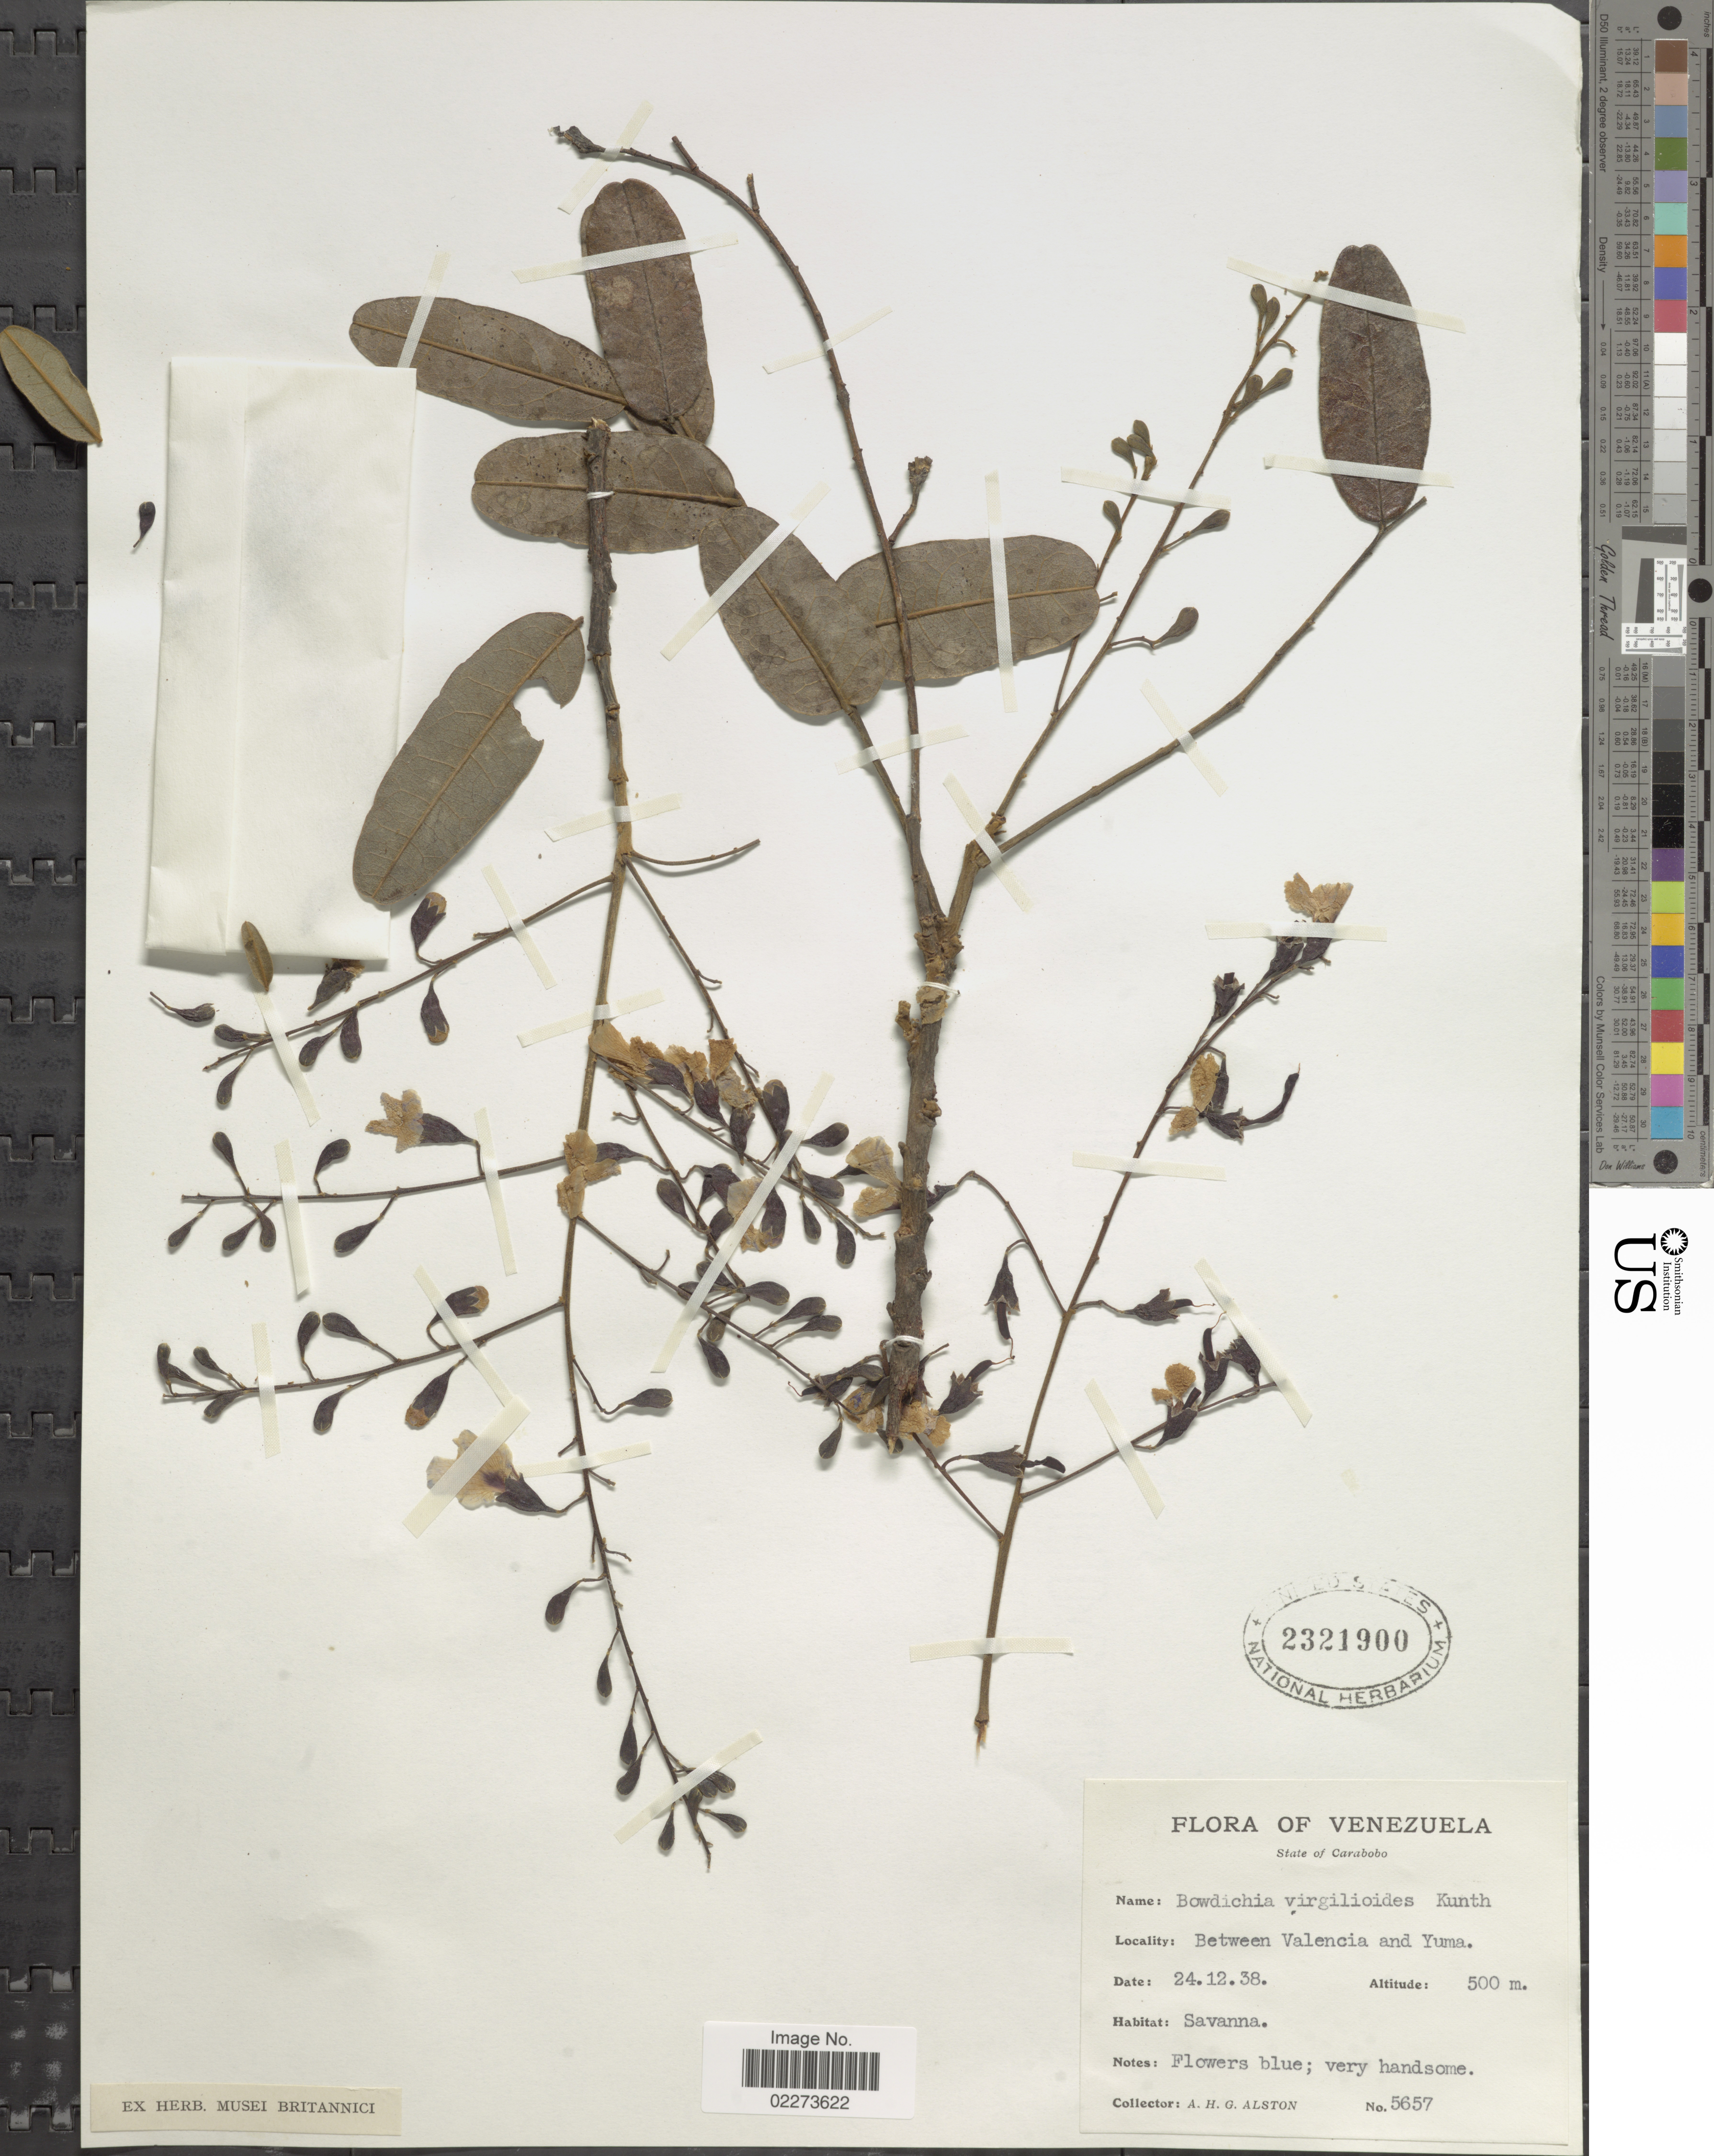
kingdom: Plantae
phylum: Tracheophyta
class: Magnoliopsida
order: Fabales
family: Fabaceae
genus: Bowdichia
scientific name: Bowdichia virgilioides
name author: Kunth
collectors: A. H. Alston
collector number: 5657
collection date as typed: Transcribed d/m/y: 24/12/38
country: Venezuela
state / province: Carabobo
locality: Between Valencia and Yuma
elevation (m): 500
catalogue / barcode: US 2321900